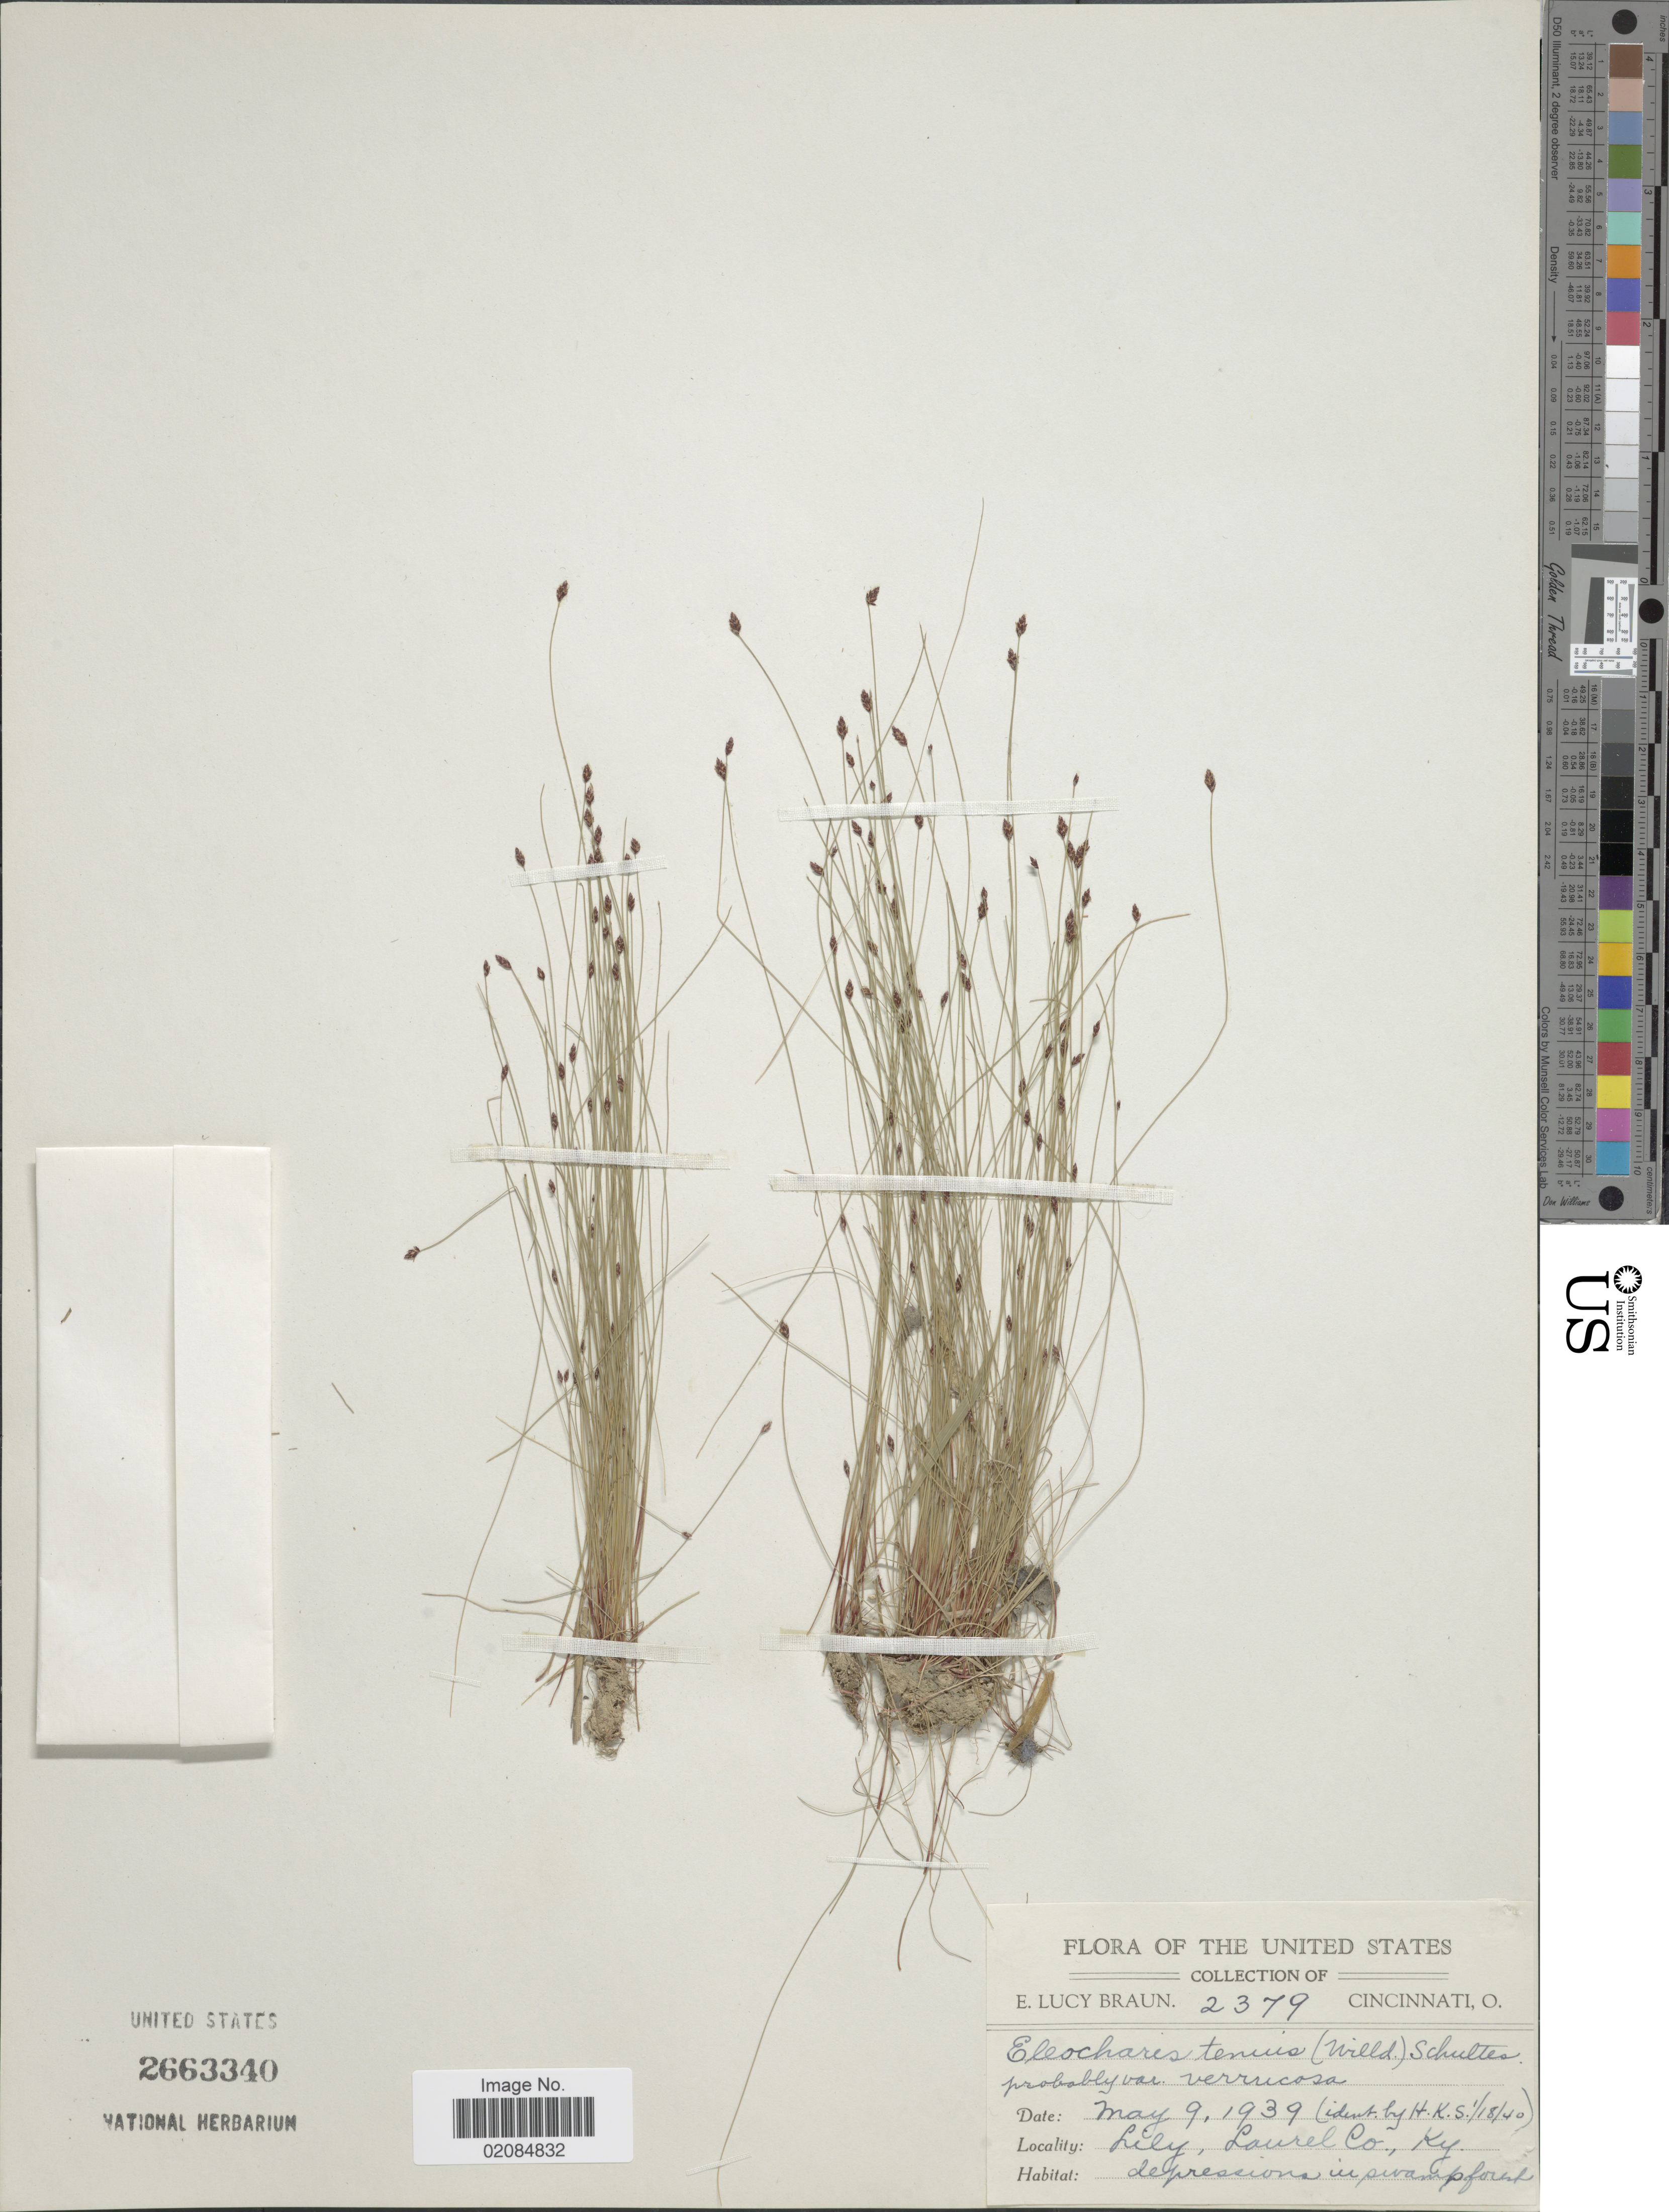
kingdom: Plantae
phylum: Tracheophyta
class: Liliopsida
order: Poales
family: Cyperaceae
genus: Eleocharis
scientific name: Eleocharis tenuis var. verrucosa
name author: (Svenson) Svenson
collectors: E. L. Braun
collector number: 2379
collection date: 1939-05-09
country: United States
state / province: Kentucky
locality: Lily, Laurel Co., Ky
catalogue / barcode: US 2663340